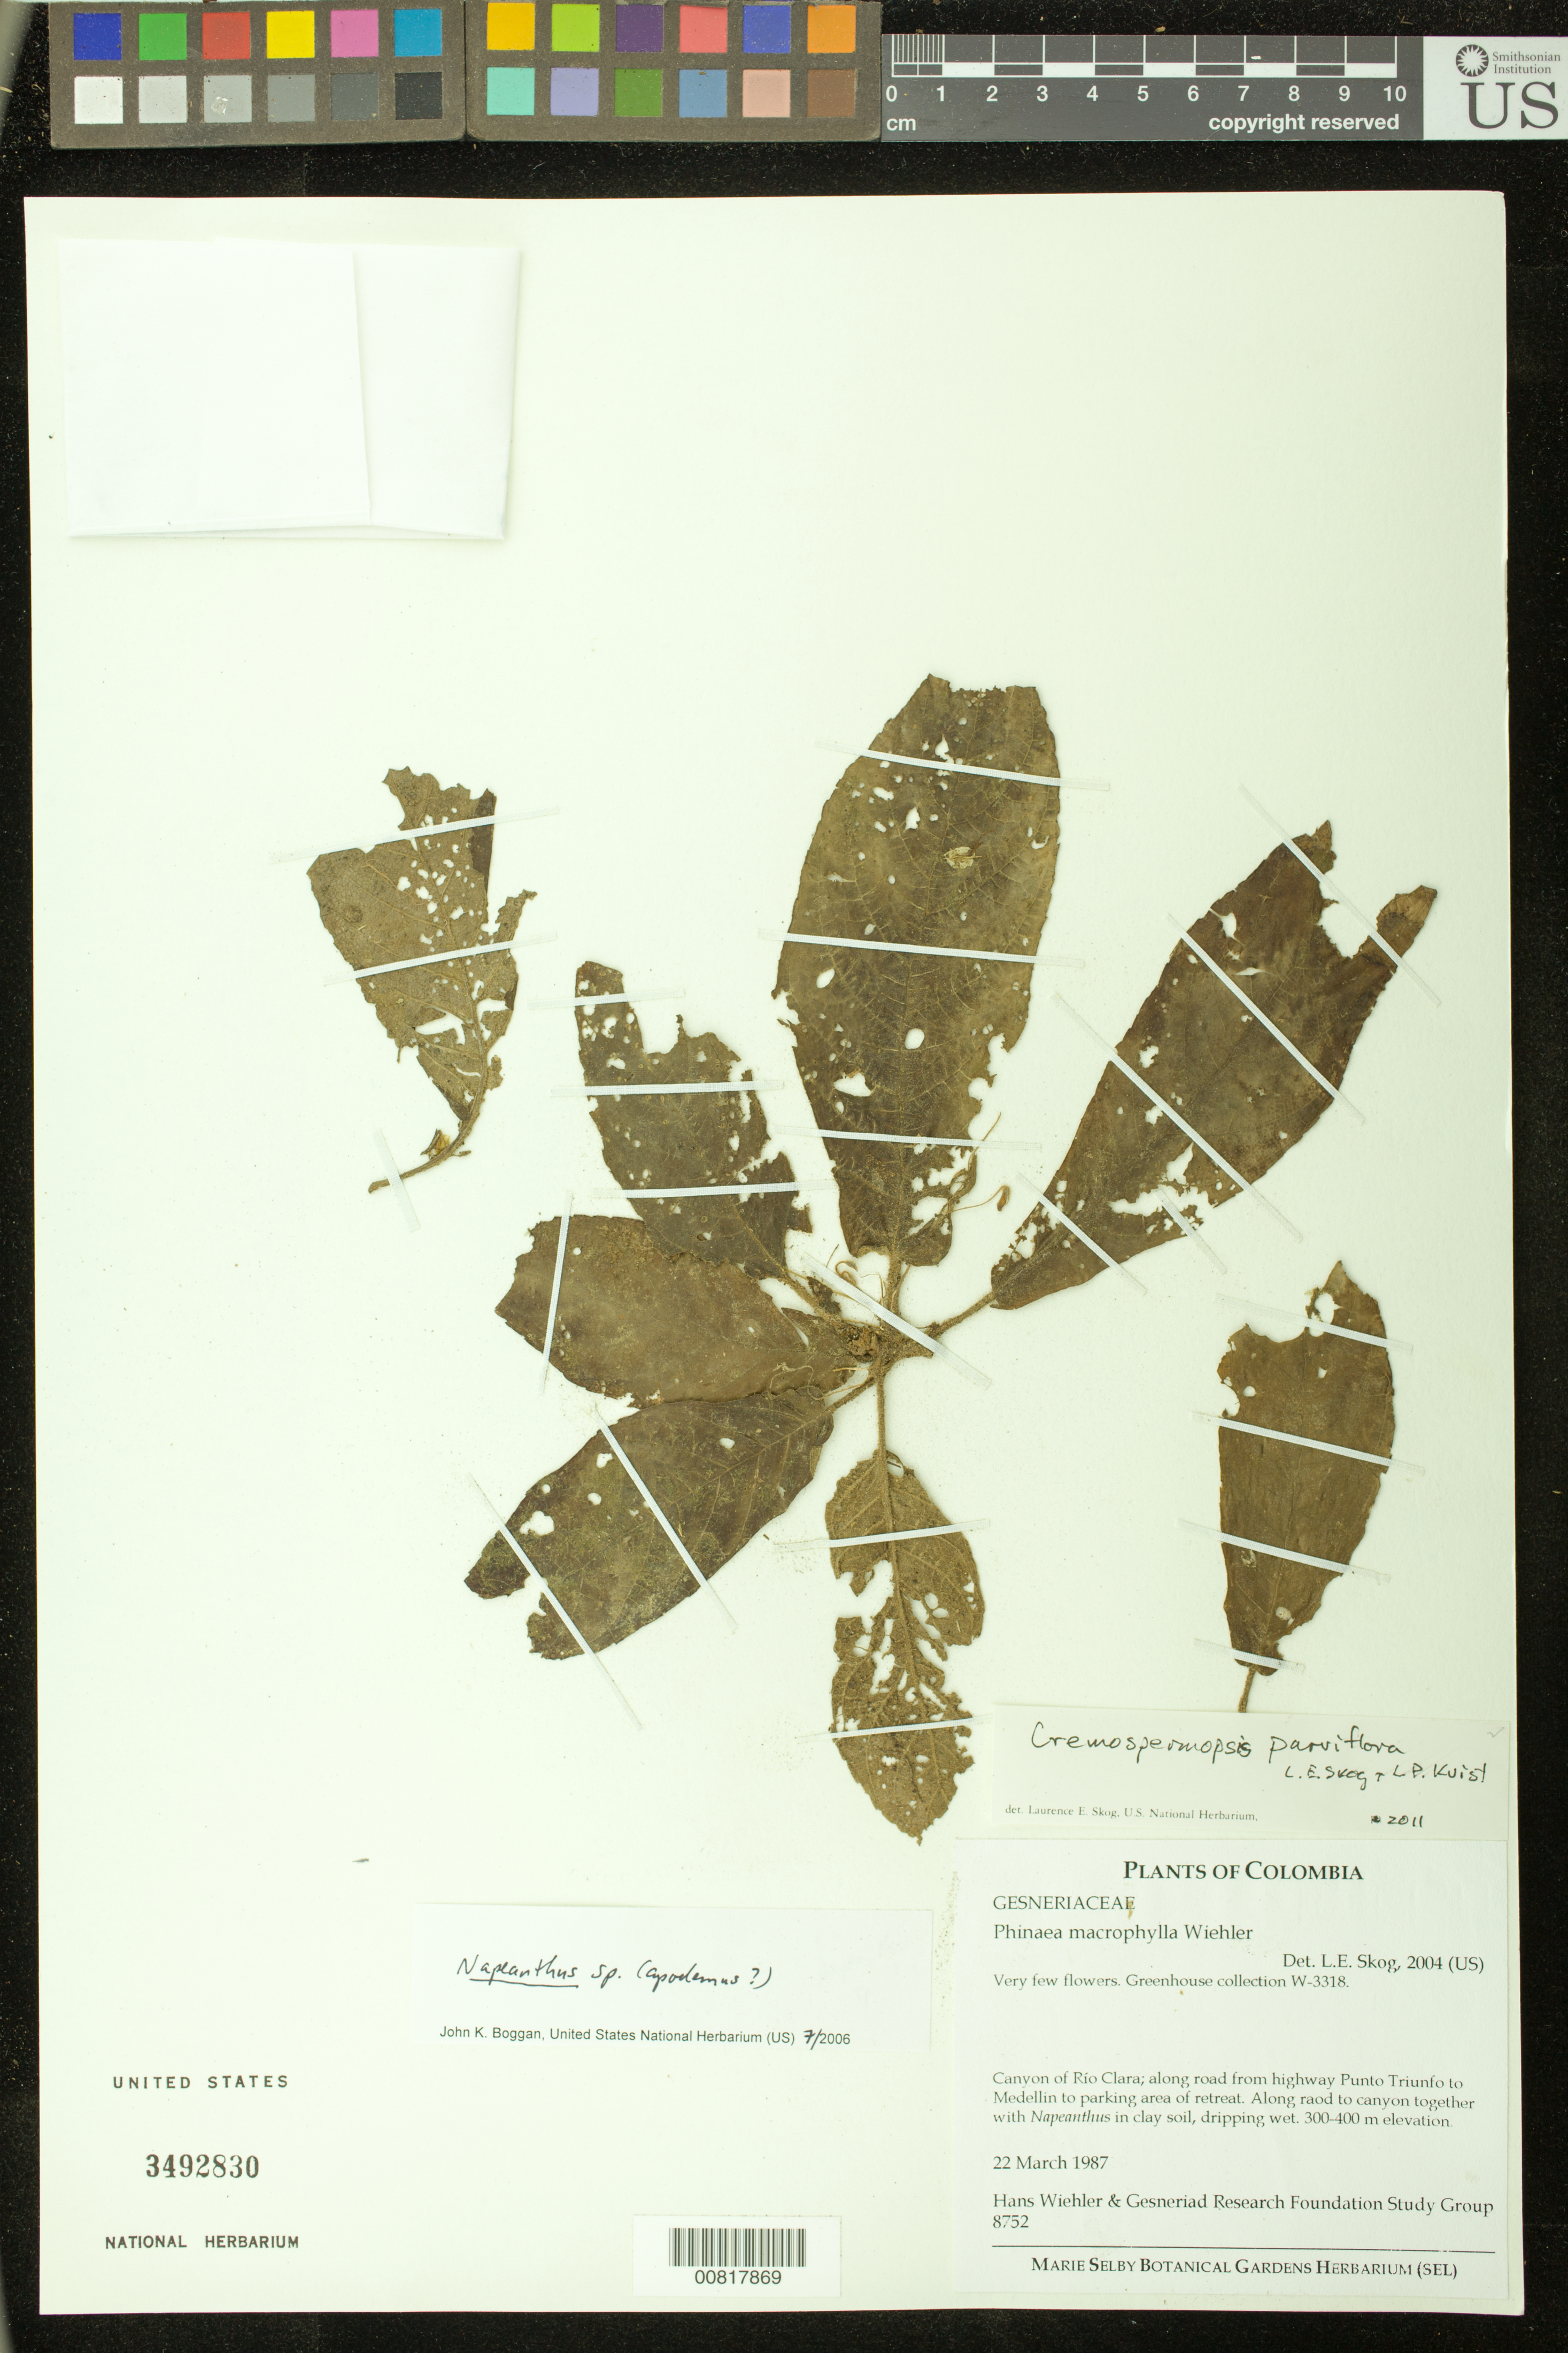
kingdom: Plantae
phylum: Tracheophyta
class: Magnoliopsida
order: Lamiales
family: Gesneriaceae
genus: Cremospermopsis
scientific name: Cremospermopsis parviflora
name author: L.E. Skog & L.P. Kvist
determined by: Skog, Laurence E.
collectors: H. J. Wiehler & GRF Expedition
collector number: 8752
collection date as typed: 22 Mar 1987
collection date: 1987-03-22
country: Colombia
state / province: Antioquia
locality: Canyon of Rio Claro area; along road from highway Punto Triunfo to Medellin to parking area of retreat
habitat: Along road to canyon together with Napeanthus in clay soil, dripping wet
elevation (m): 300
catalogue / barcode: US 3492830